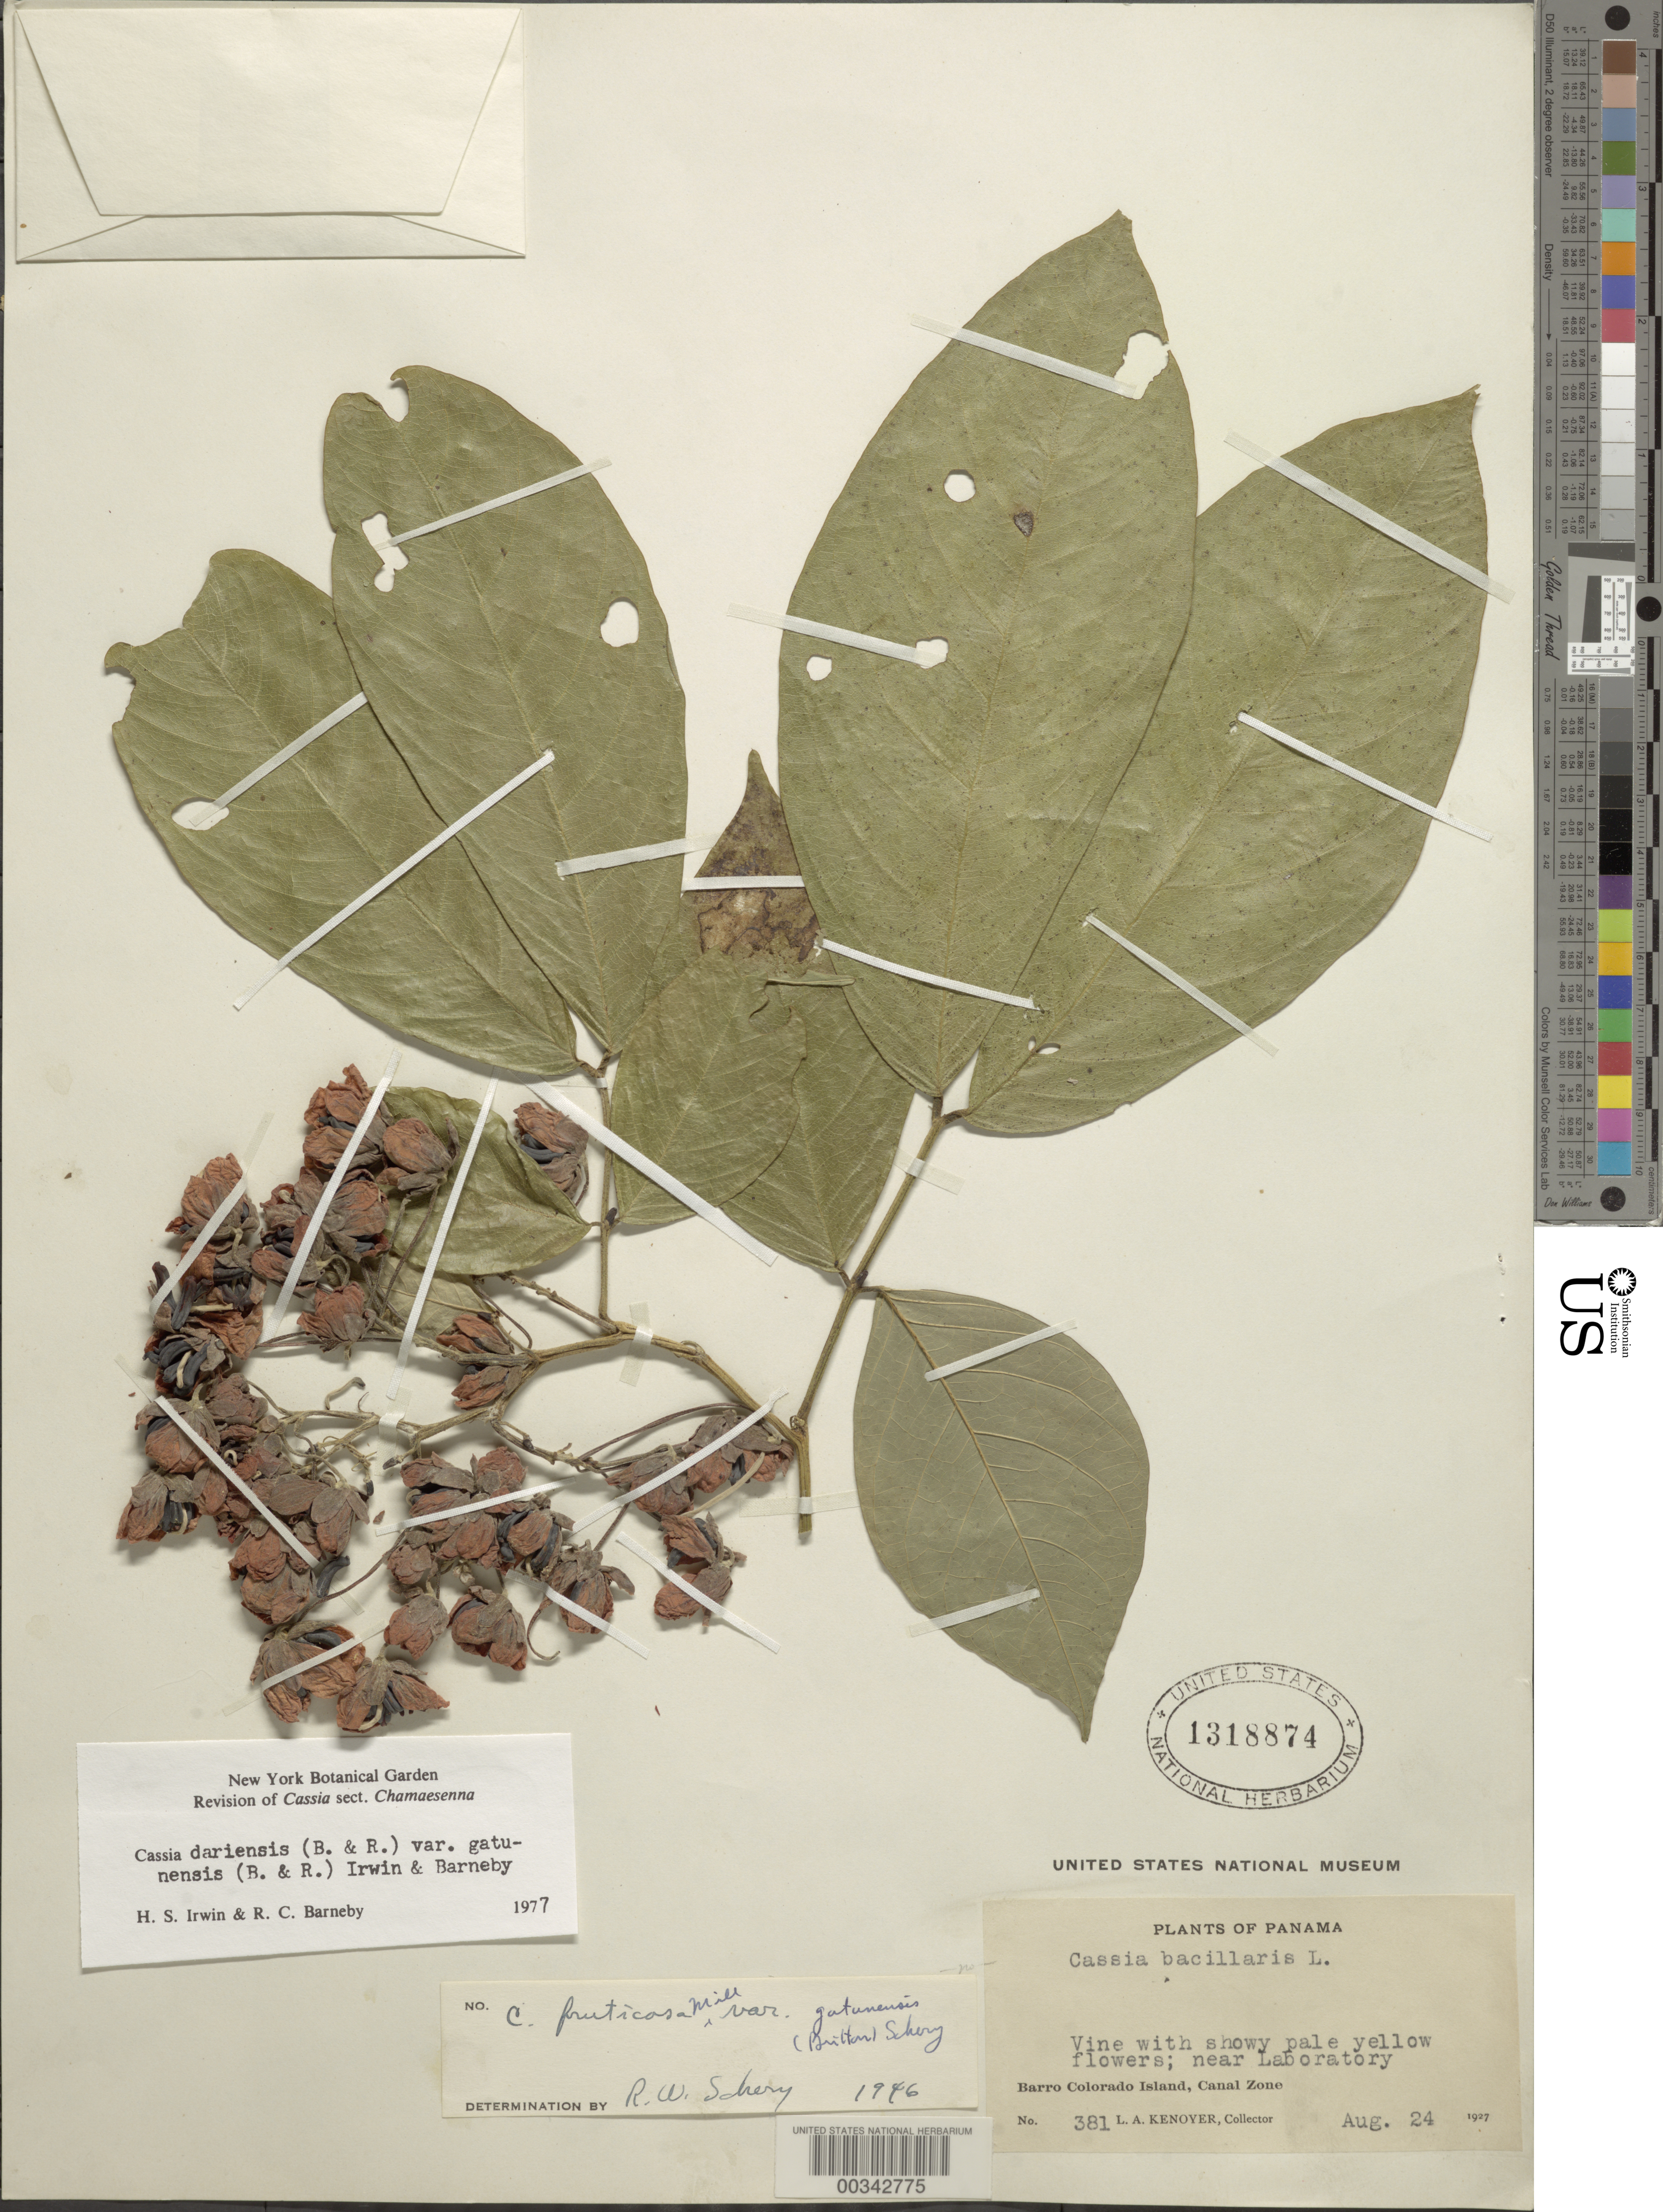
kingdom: Plantae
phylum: Tracheophyta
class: Magnoliopsida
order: Fabales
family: Fabaceae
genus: Senna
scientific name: Senna dariensis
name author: (Britton & Rose) H.S. Irwin & Barneby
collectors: L. A. Kenoyer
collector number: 381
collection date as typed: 24 Aug 1927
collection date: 1927-08-24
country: Panama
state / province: Panamá Oeste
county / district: Canal Zone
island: Barro Colorado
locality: Near Laboratory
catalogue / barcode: US 1318874